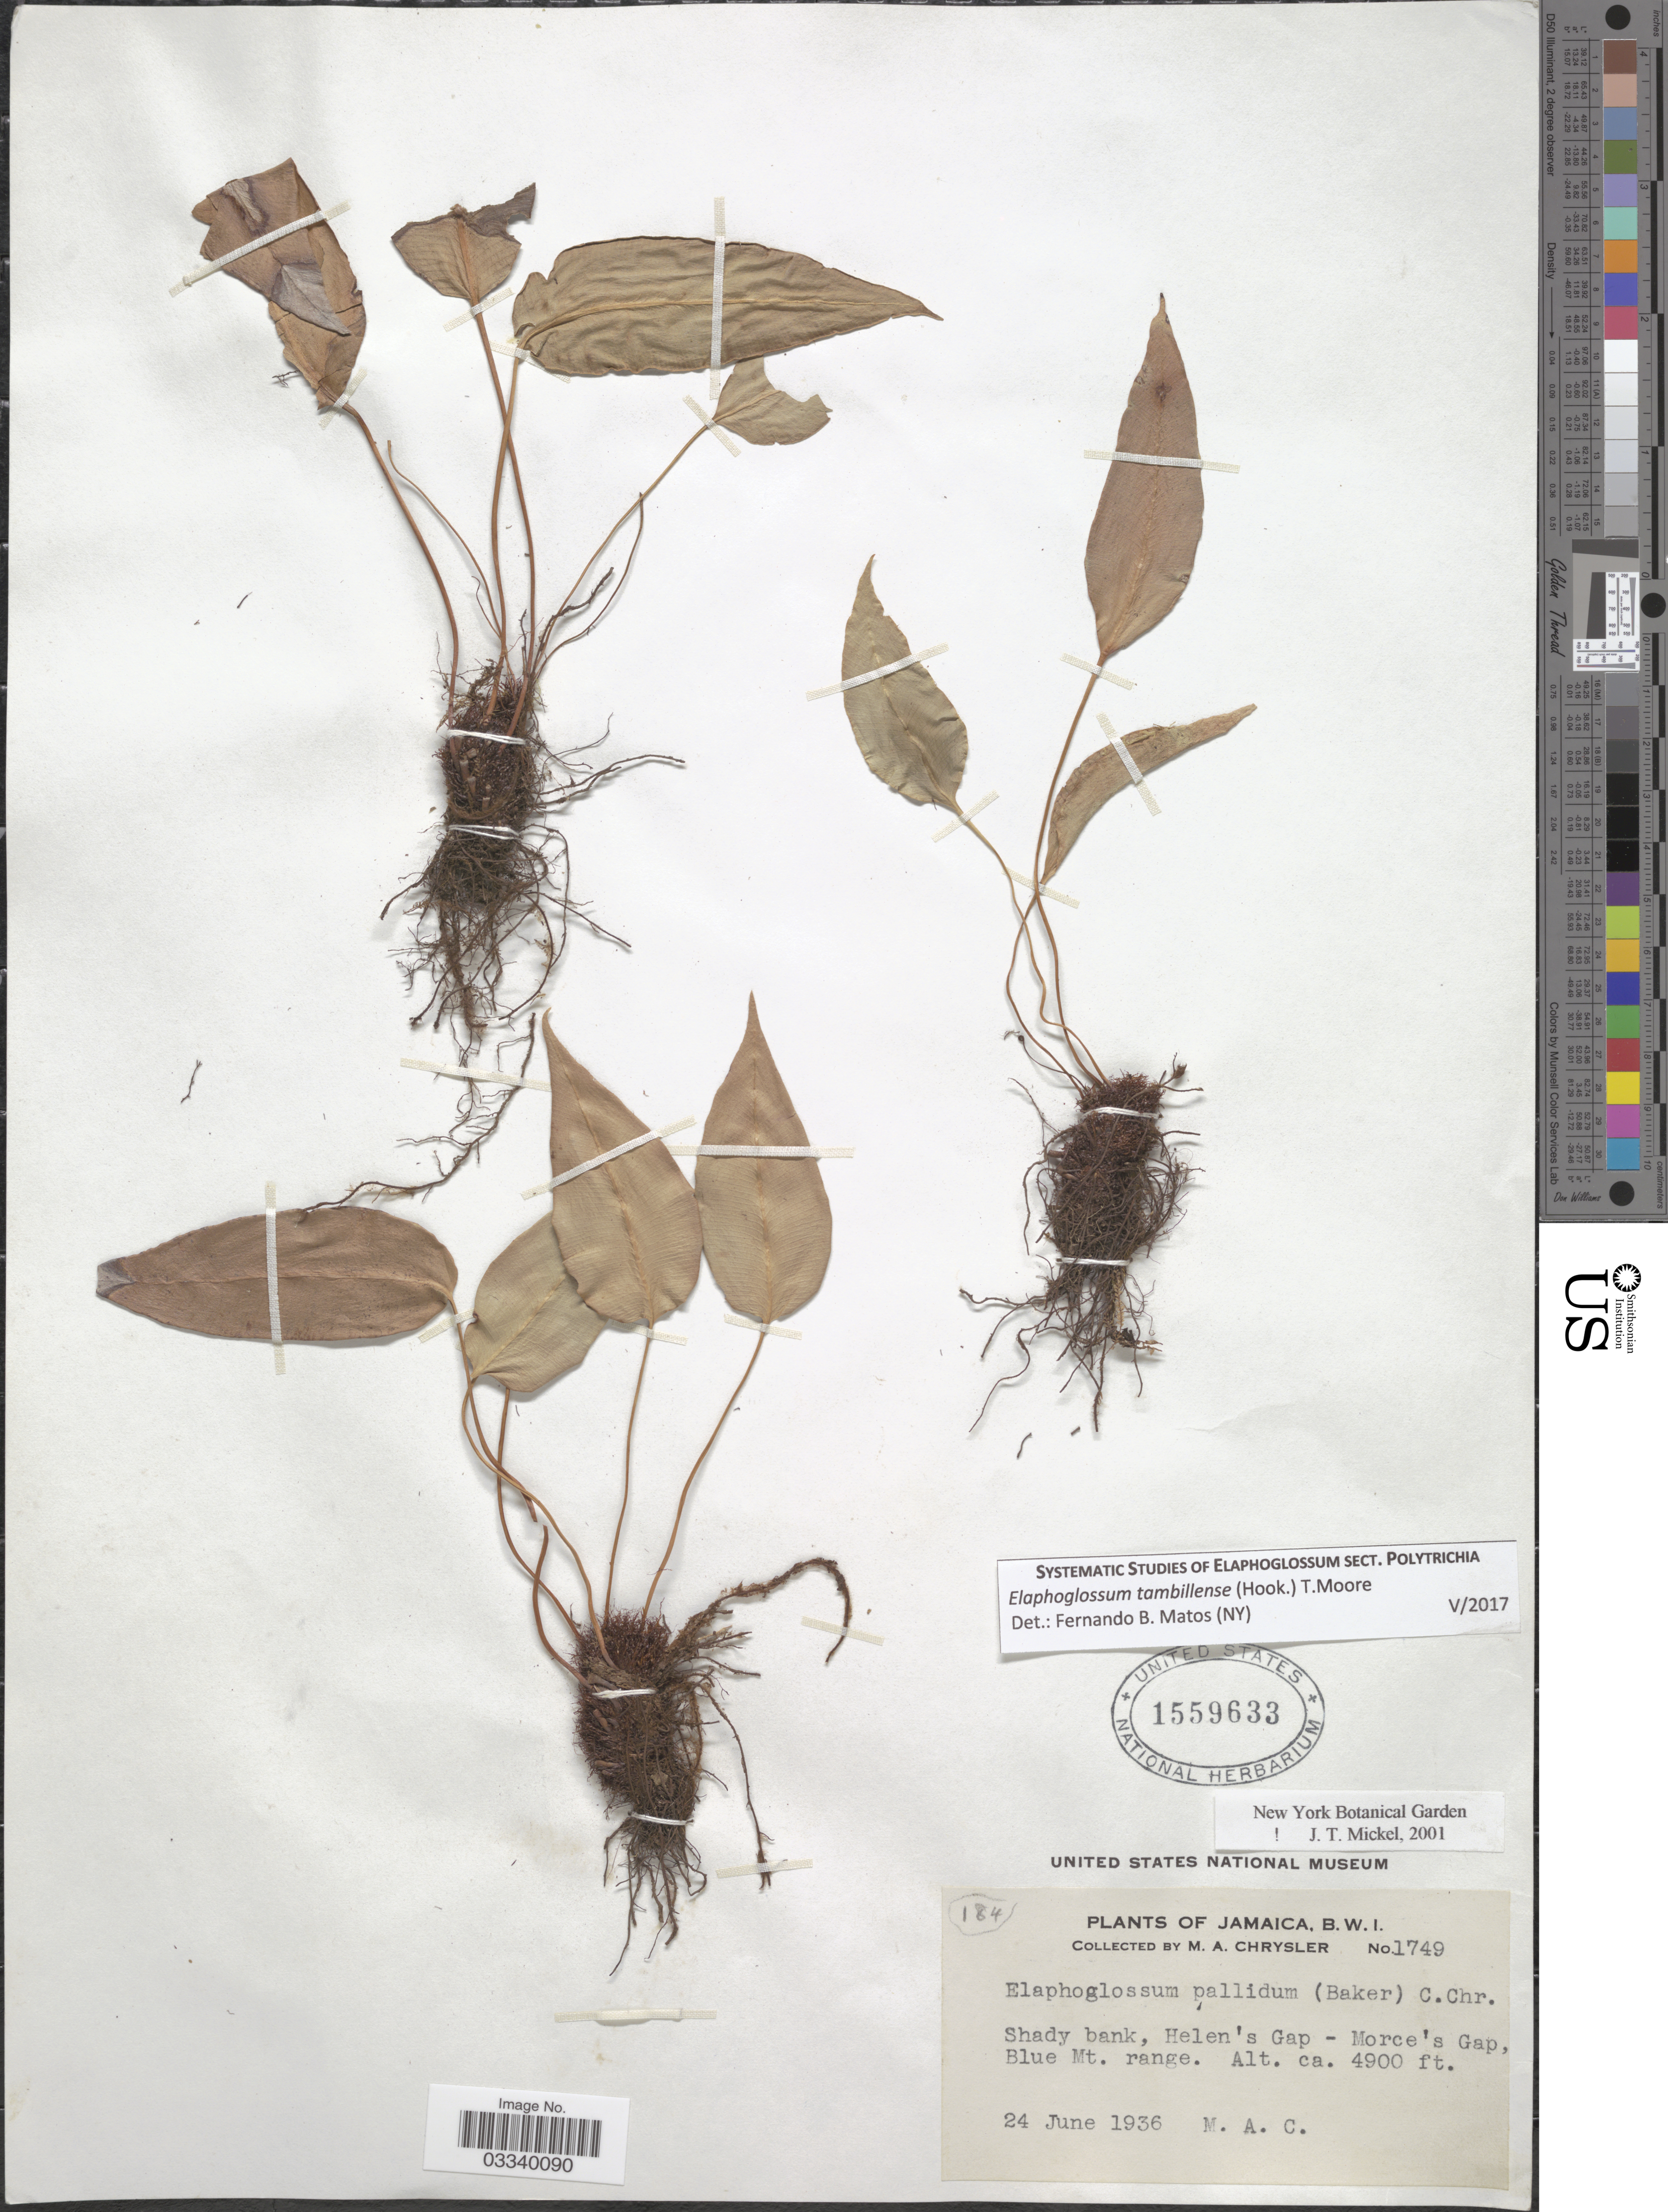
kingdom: Plantae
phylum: Tracheophyta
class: Polypodiopsida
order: Polypodiales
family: Dryopteridaceae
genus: Elaphoglossum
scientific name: Elaphoglossum tambillense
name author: (Hook.) T. Moore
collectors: M. Chrysler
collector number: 184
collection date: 1936-06-24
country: Jamaica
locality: Shady bank, Helen's Gap - Morce's Gap, Blue Mt. range.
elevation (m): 1494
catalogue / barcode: US 1559633